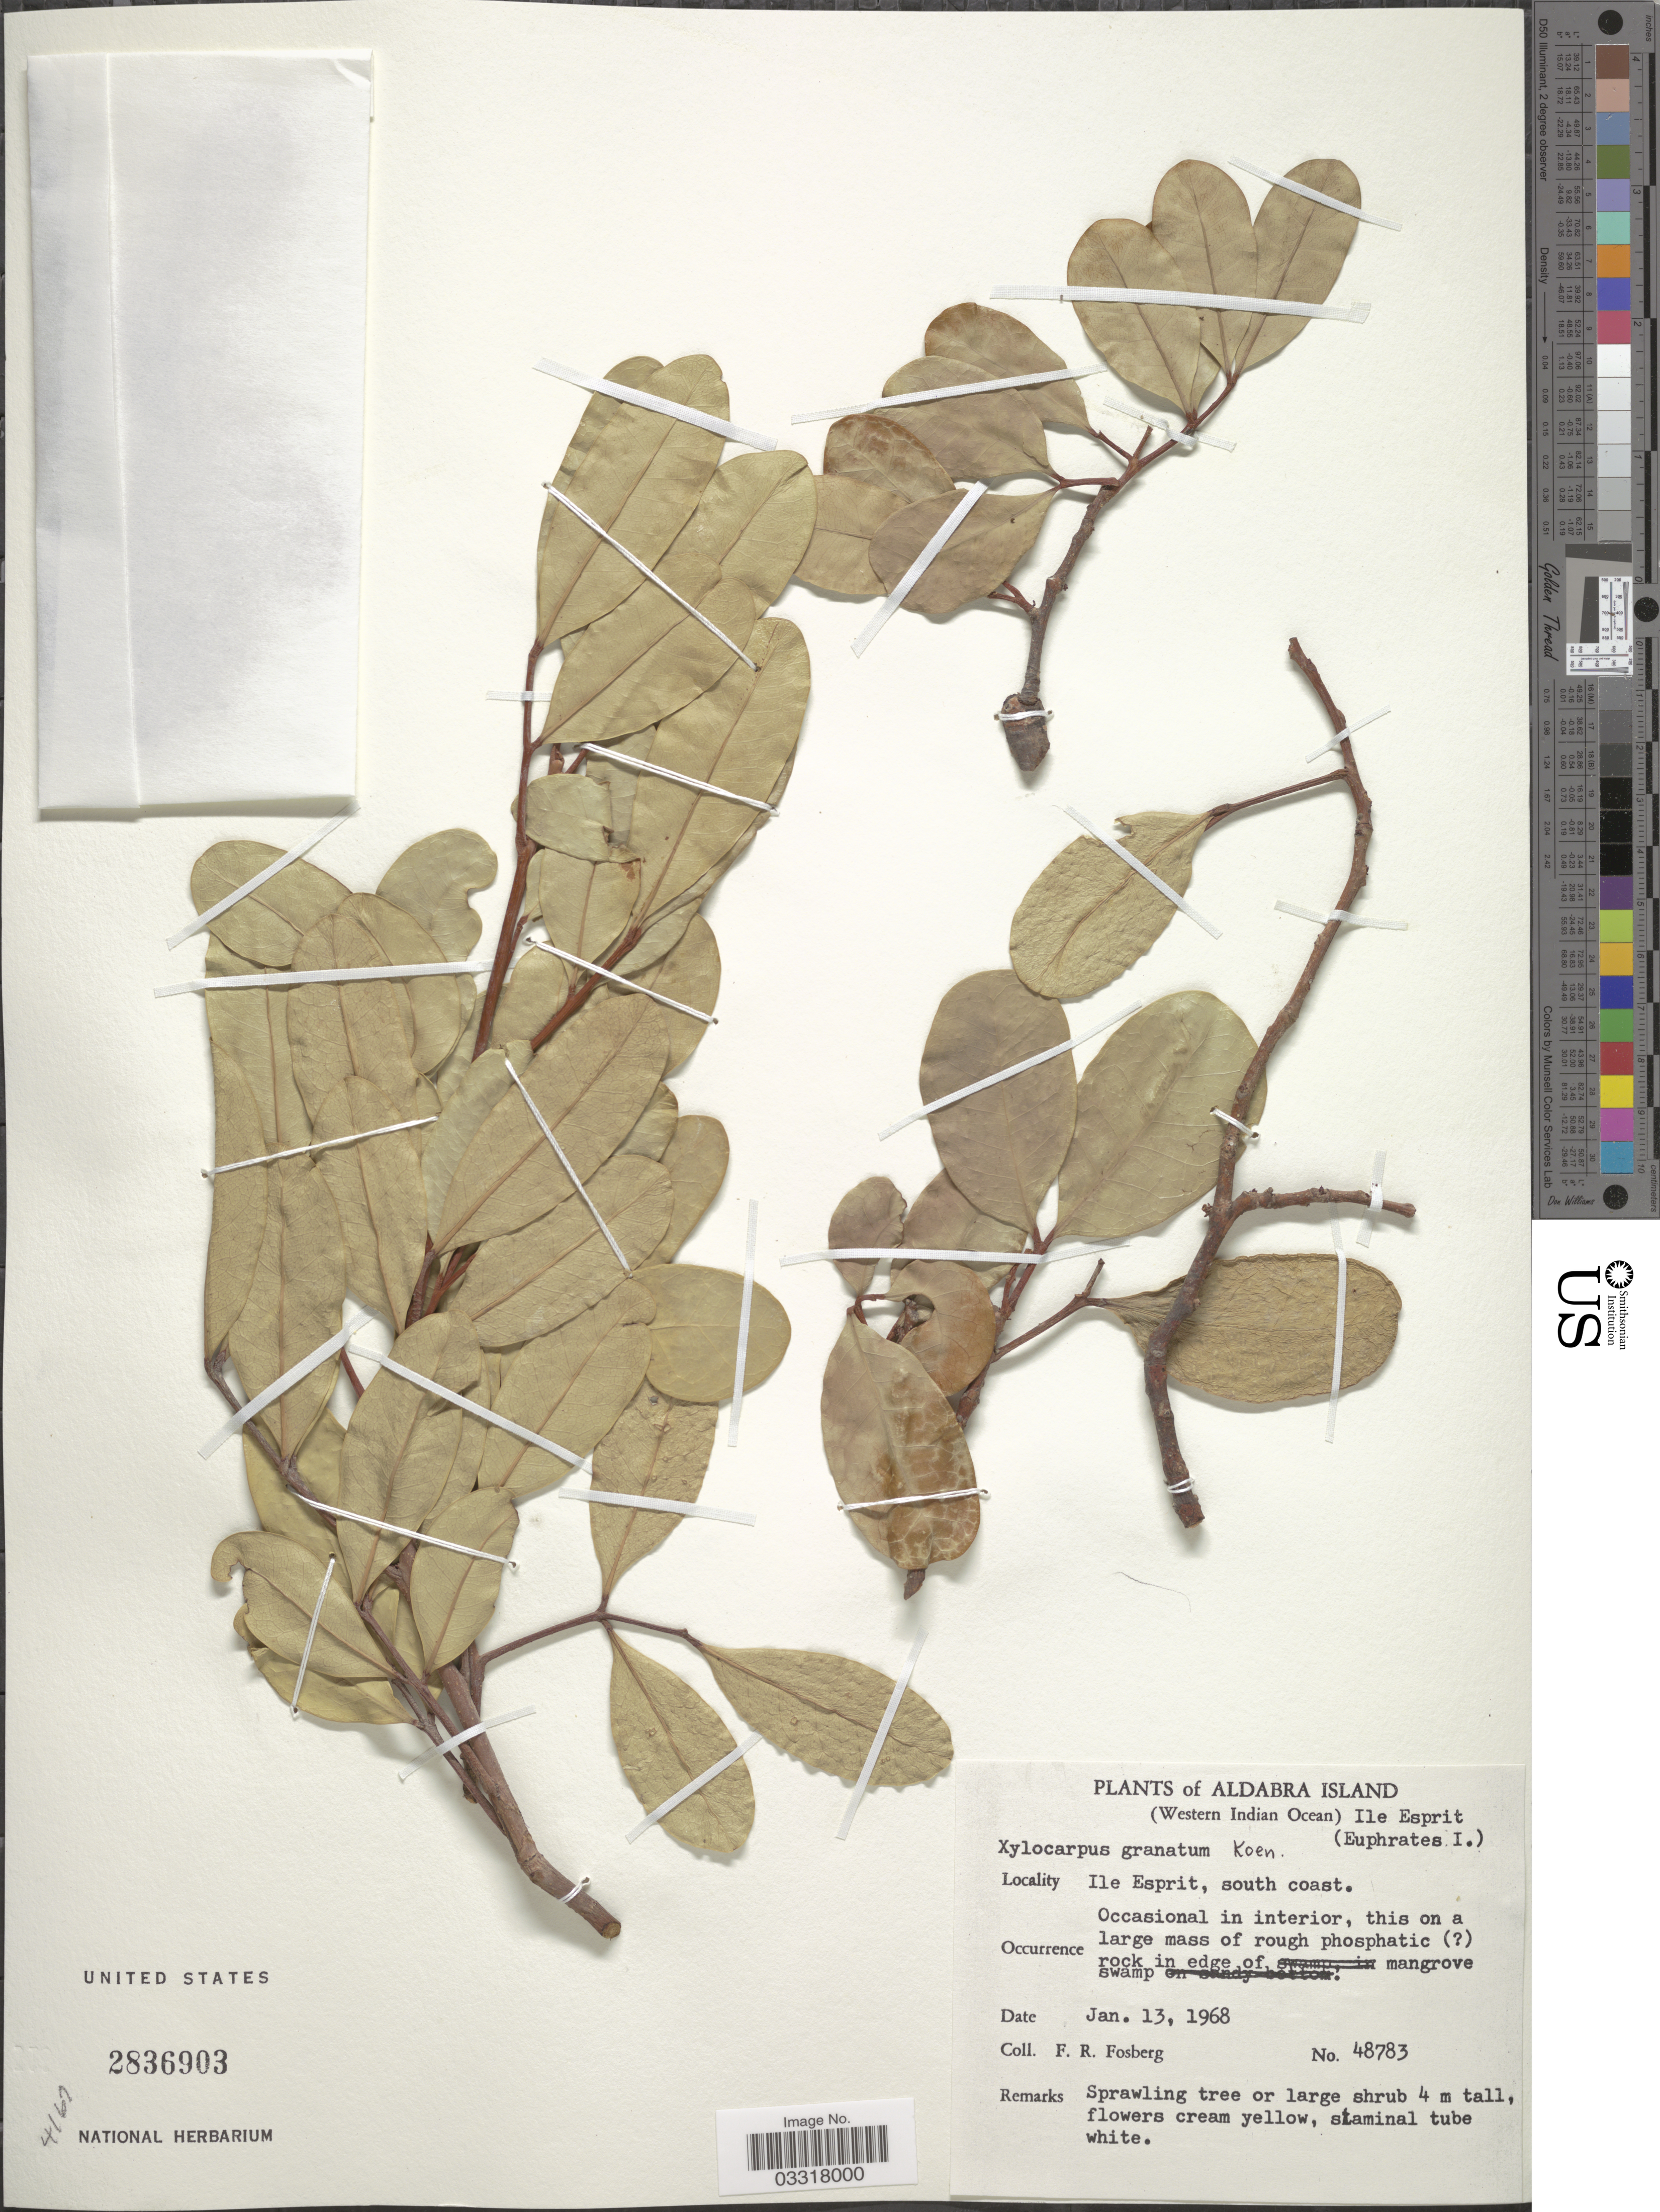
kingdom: Plantae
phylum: Tracheophyta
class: Magnoliopsida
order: Sapindales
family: Meliaceae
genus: Xylocarpus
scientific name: Xylocarpus granatum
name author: J. Koenig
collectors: F. R. Fosberg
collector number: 48783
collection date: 1968-01-13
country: Seychelles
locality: Aldabra Island (Western India Ocean). (Euphrates I.) Ile Esprit, south coast.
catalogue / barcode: US 2836903